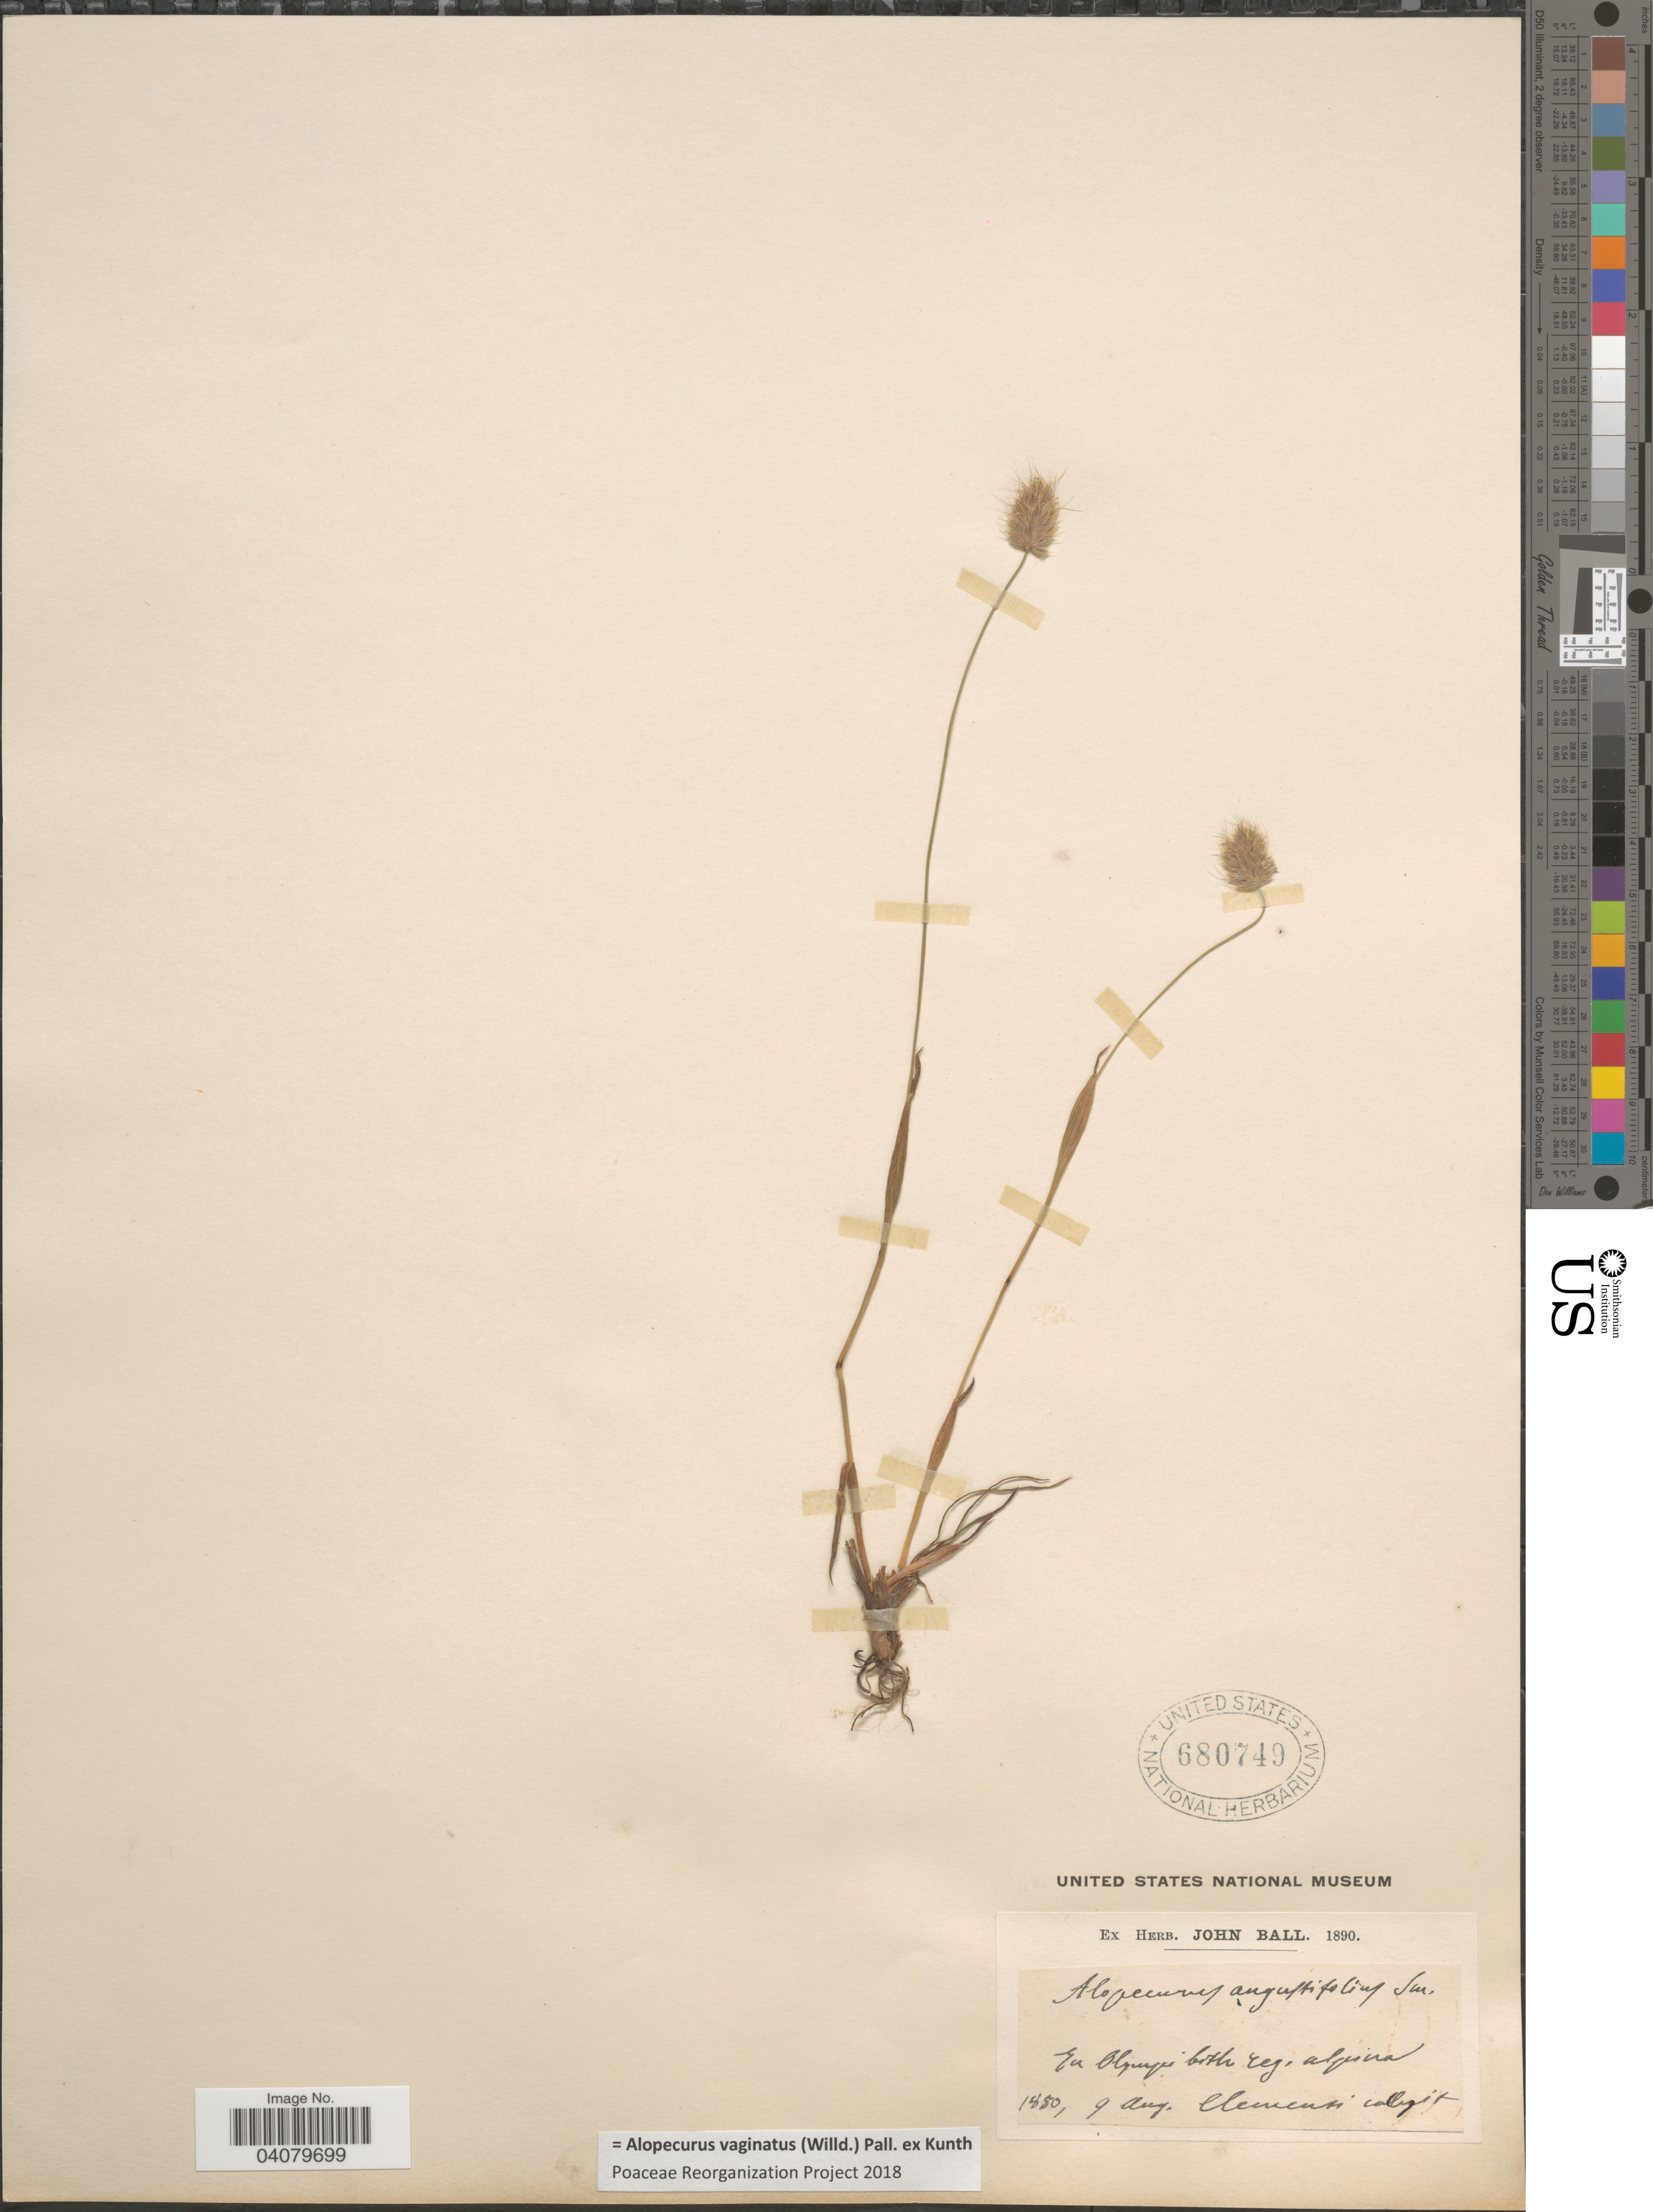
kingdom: Plantae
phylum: Tracheophyta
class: Liliopsida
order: Poales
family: Poaceae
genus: Alopecurus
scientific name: Alopecurus vaginatus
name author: (Willd.) Pall. ex Kunth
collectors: -. Clemens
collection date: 1850-08-09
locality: En Olympi with reg. alpina.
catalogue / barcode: US 680749